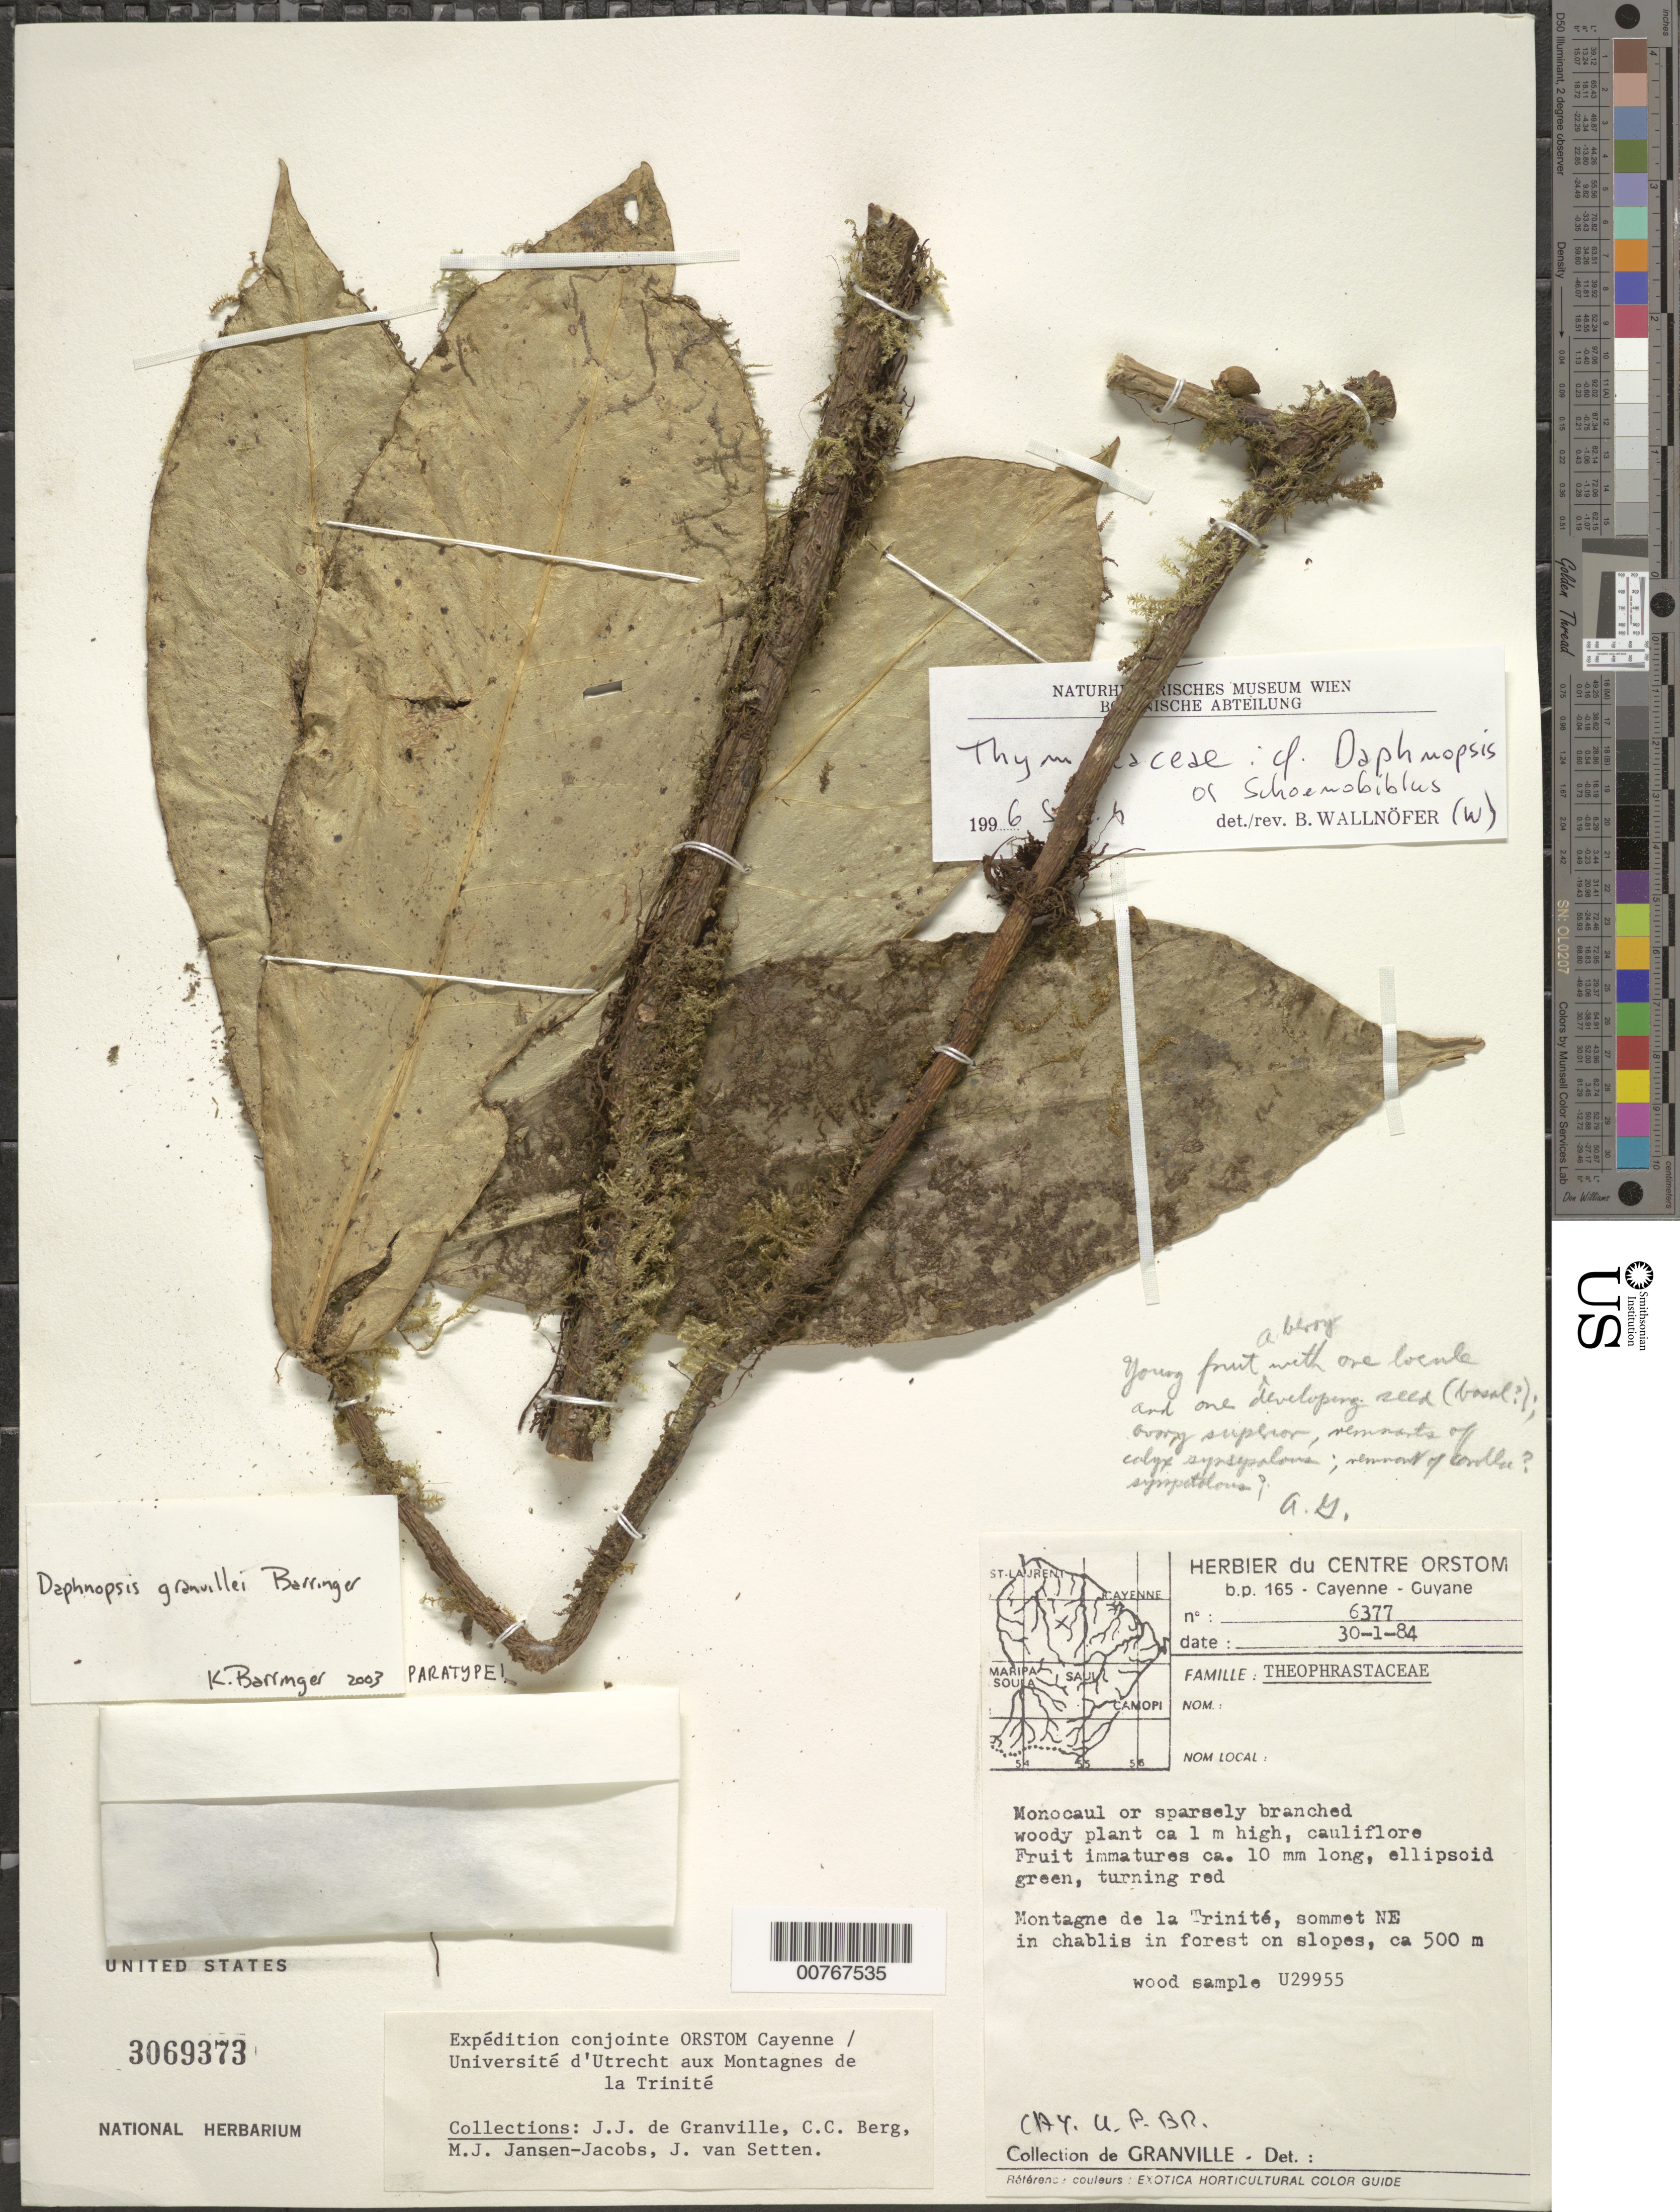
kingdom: Plantae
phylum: Tracheophyta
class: Magnoliopsida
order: Malvales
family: Thymelaeaceae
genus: Daphnopsis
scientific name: Daphnopsis granvillei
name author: Barringer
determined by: Barringer, K. A.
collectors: J.-J. de Granville, C. C. Berg, M. J. Jansen-Jacobs & J. van Setten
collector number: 6377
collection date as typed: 30-Jan-84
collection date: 1984-01-30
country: French Guiana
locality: Montagnes de la Trinité, sommet NE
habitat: Chablis forest on slopes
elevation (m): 500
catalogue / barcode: US 3069373